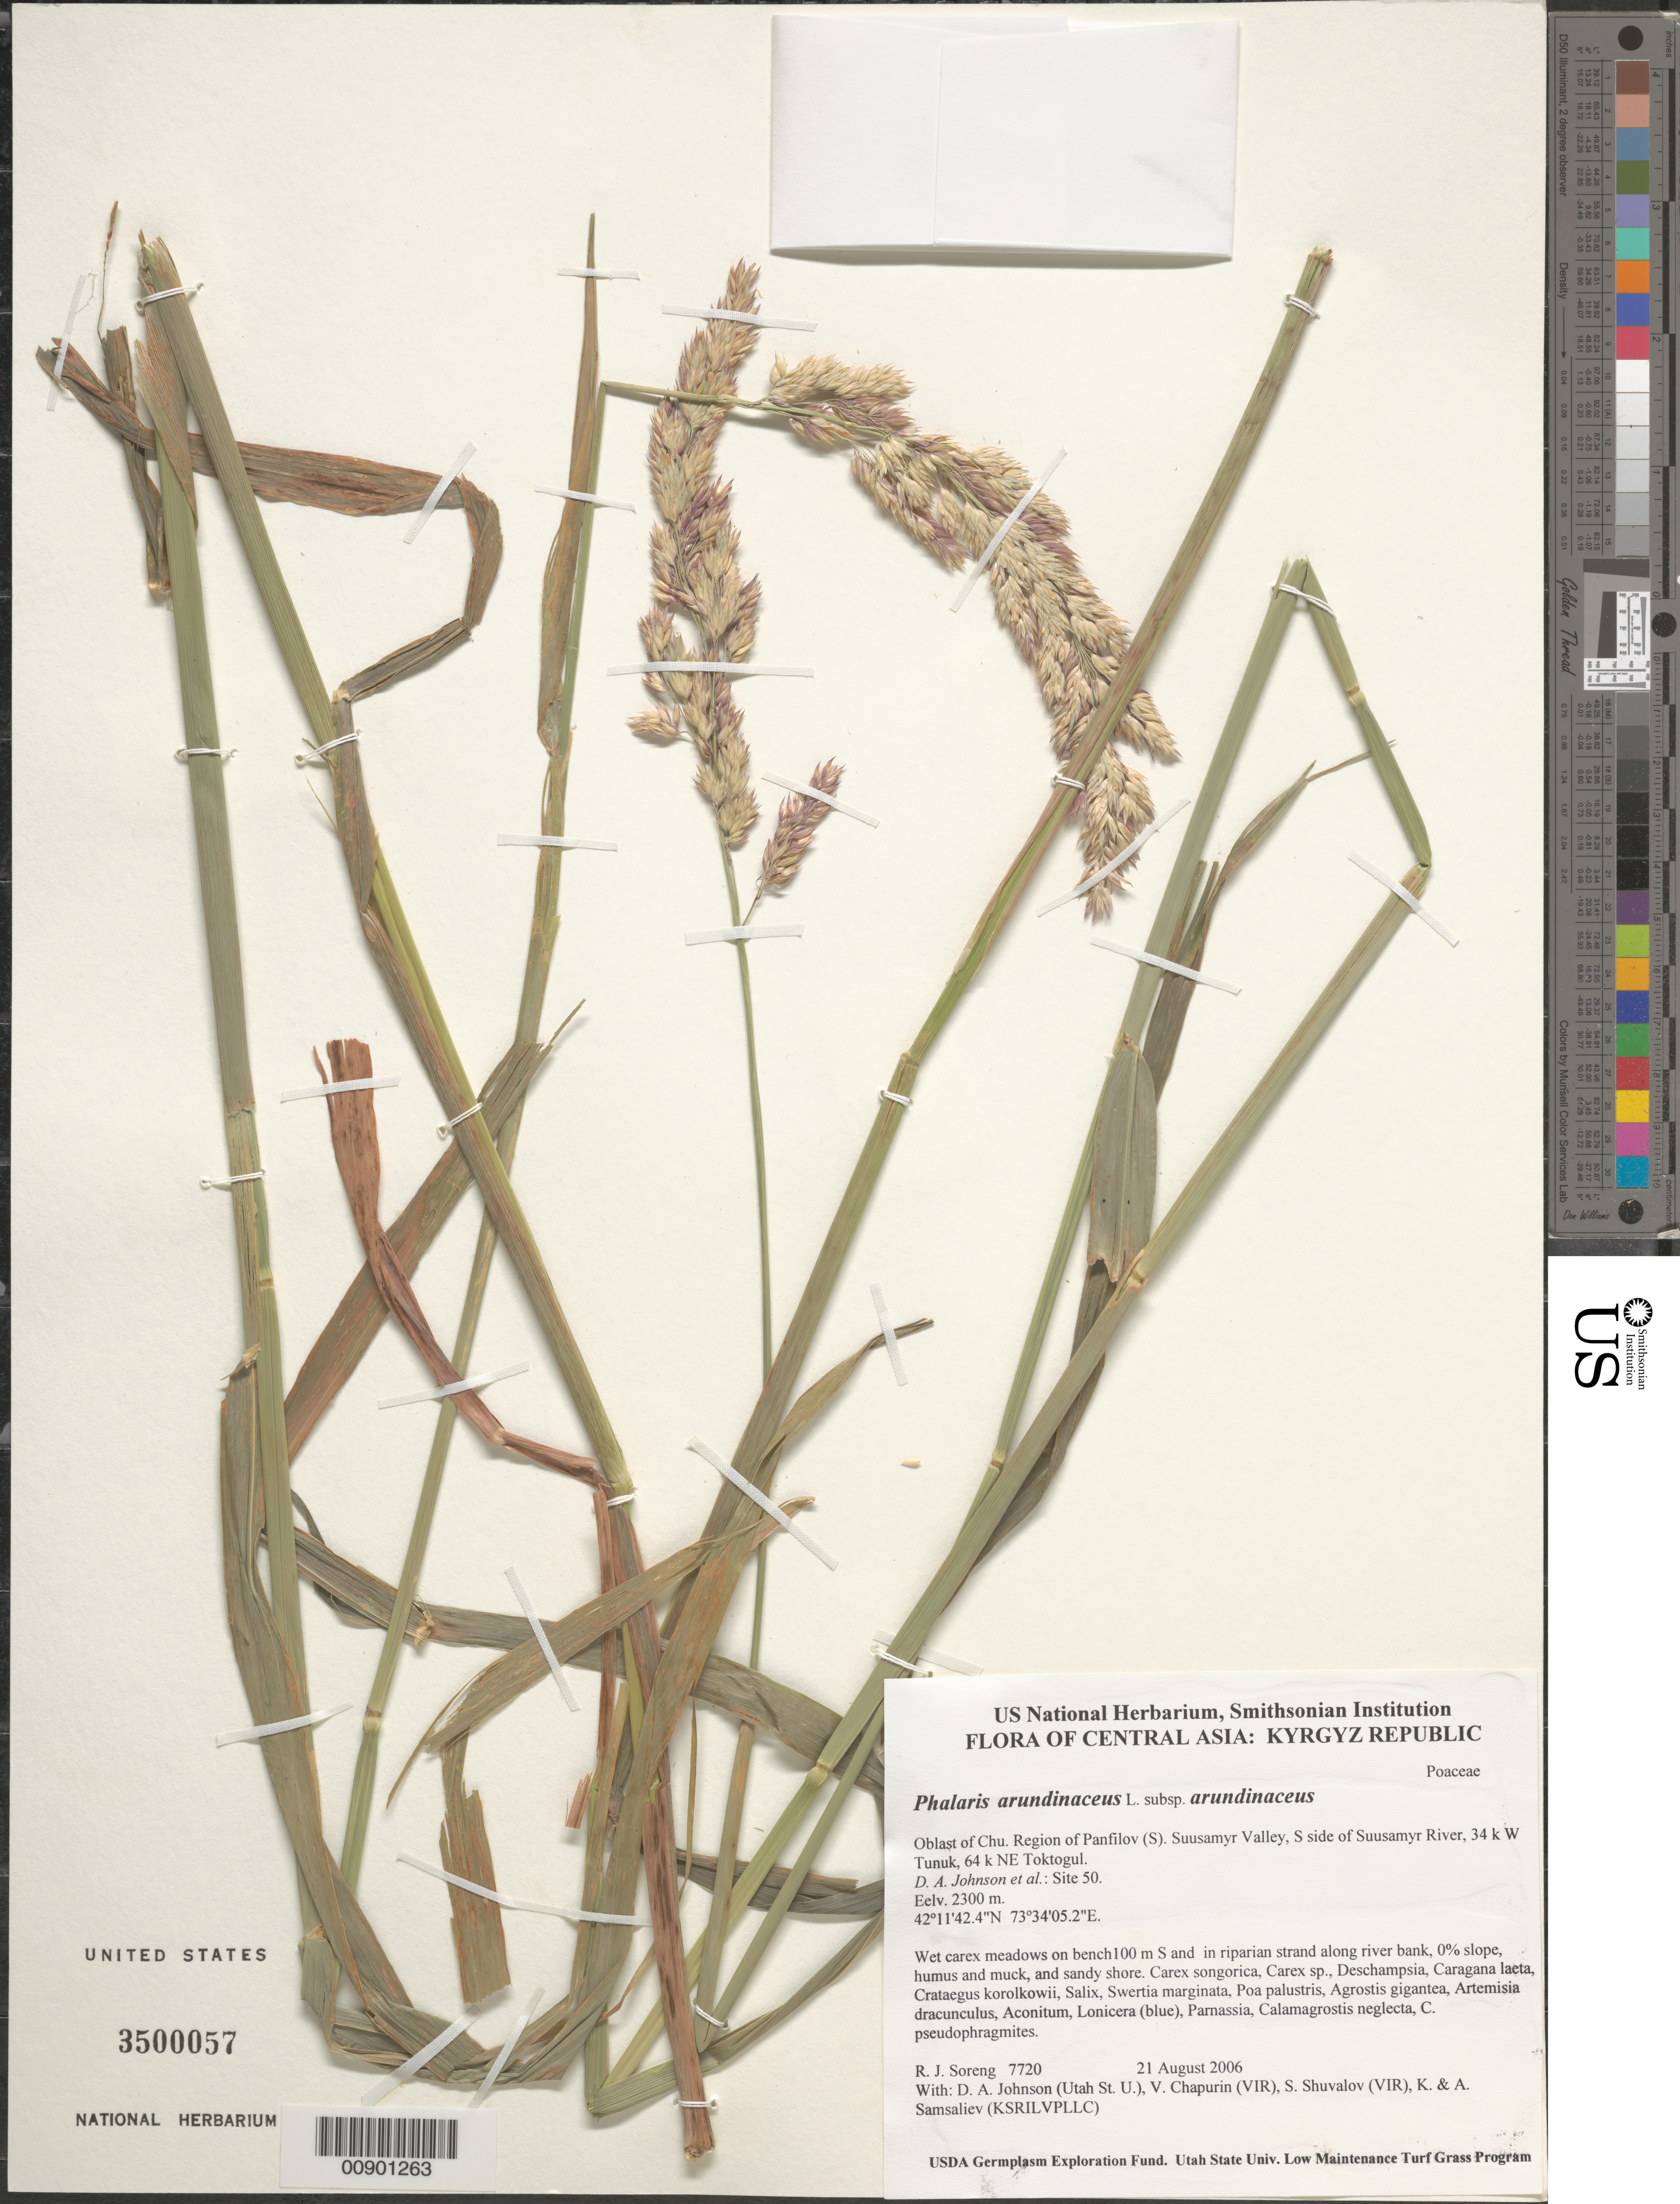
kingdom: Plantae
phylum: Tracheophyta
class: Liliopsida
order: Poales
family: Poaceae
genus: Phalaris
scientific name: Phalaris arundinacea subsp. arundinacea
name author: L.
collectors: R. J. Soreng, D. Johnson, S. Shuvalov, V. Chapurin, K. Samsaliev & A. Samsaliev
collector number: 7720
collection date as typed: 21 Aug 2006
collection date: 2006-08-21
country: Kyrgyzstan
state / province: Chu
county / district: Panfilov (S)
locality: Suusamyr Valley, S side of Suusamyr River, 34 km W Tunuk, 64 km NE Toktogul.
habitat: Wet carex meadows on bench100 m S and in riparian strand along river bank, 0% slope, humus and muck, and sandy shore.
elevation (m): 2300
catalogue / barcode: US 3500057